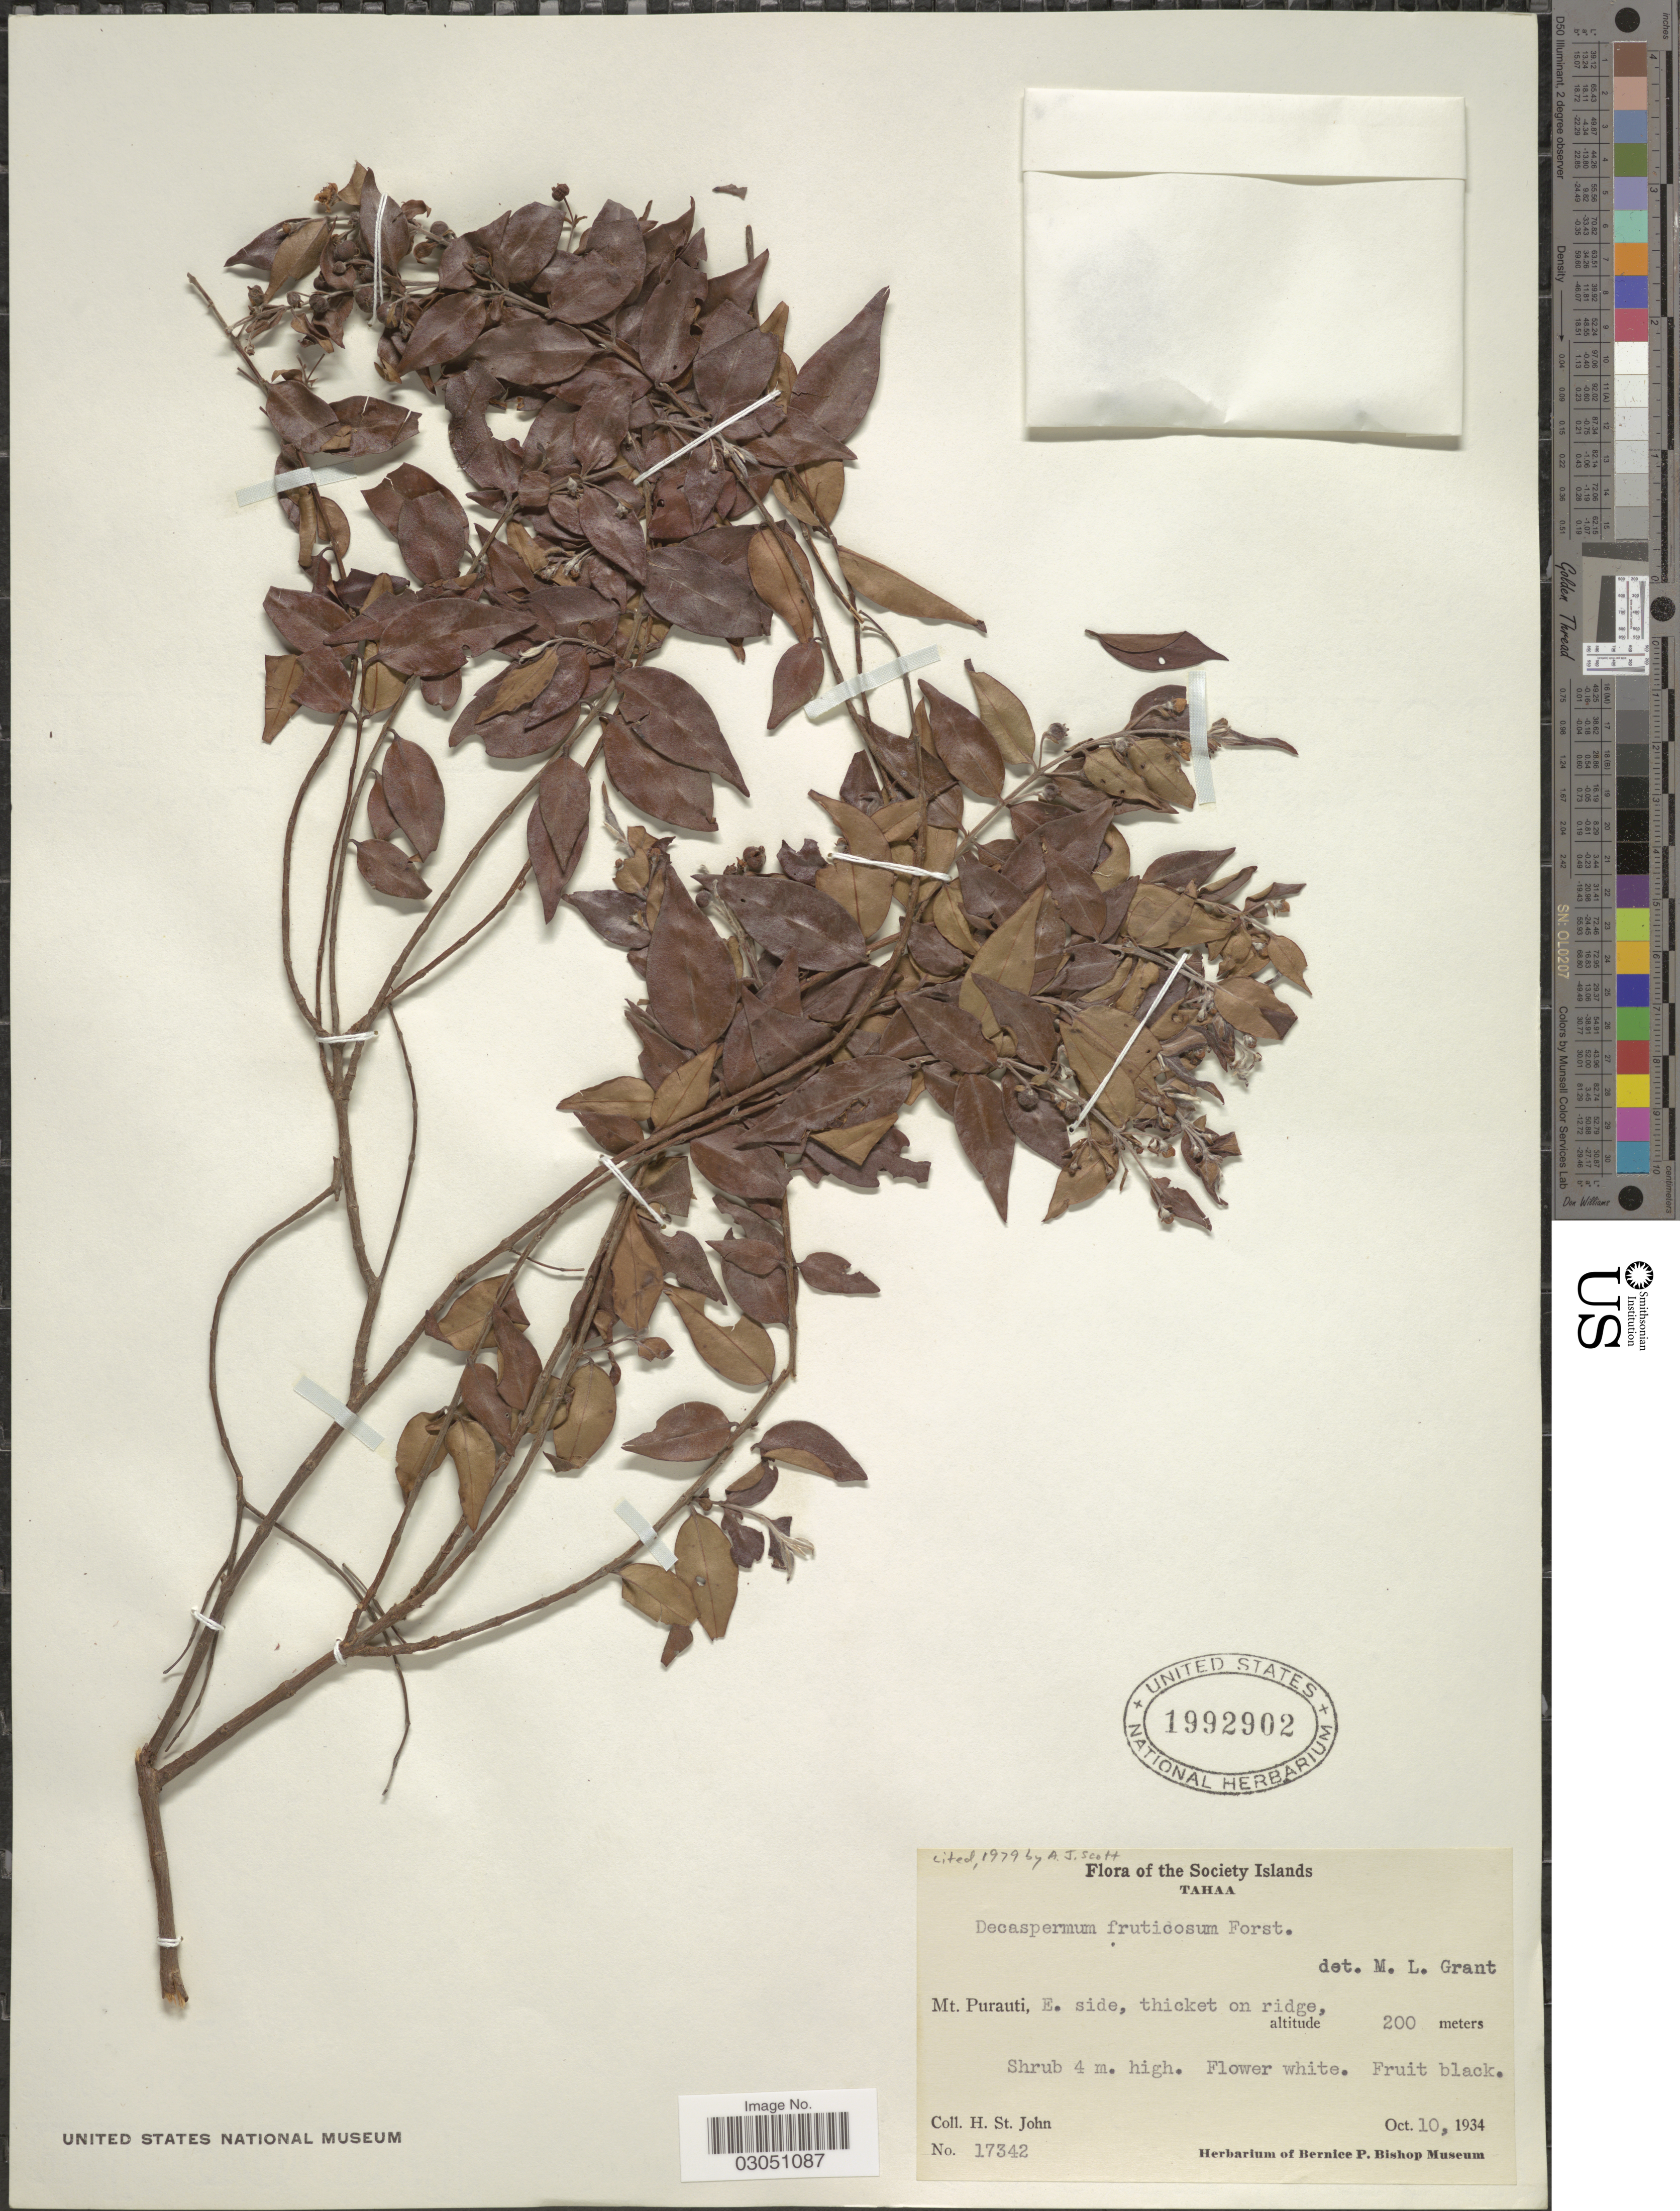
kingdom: Plantae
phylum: Tracheophyta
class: Magnoliopsida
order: Myrtales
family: Myrtaceae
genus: Decaspermum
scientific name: Decaspermum fruticosum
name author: J.R. Forst. & G. Forst.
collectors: H. St. John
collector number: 17342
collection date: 1934-10-10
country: French Polynesia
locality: The Society Islands. Tahaa. Mt. Purauti, E. side, thicket on ridge.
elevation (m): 200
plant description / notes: cited by A.J. Scott, Kew Bull. 34(1): 62. 1979.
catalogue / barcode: US 1992902